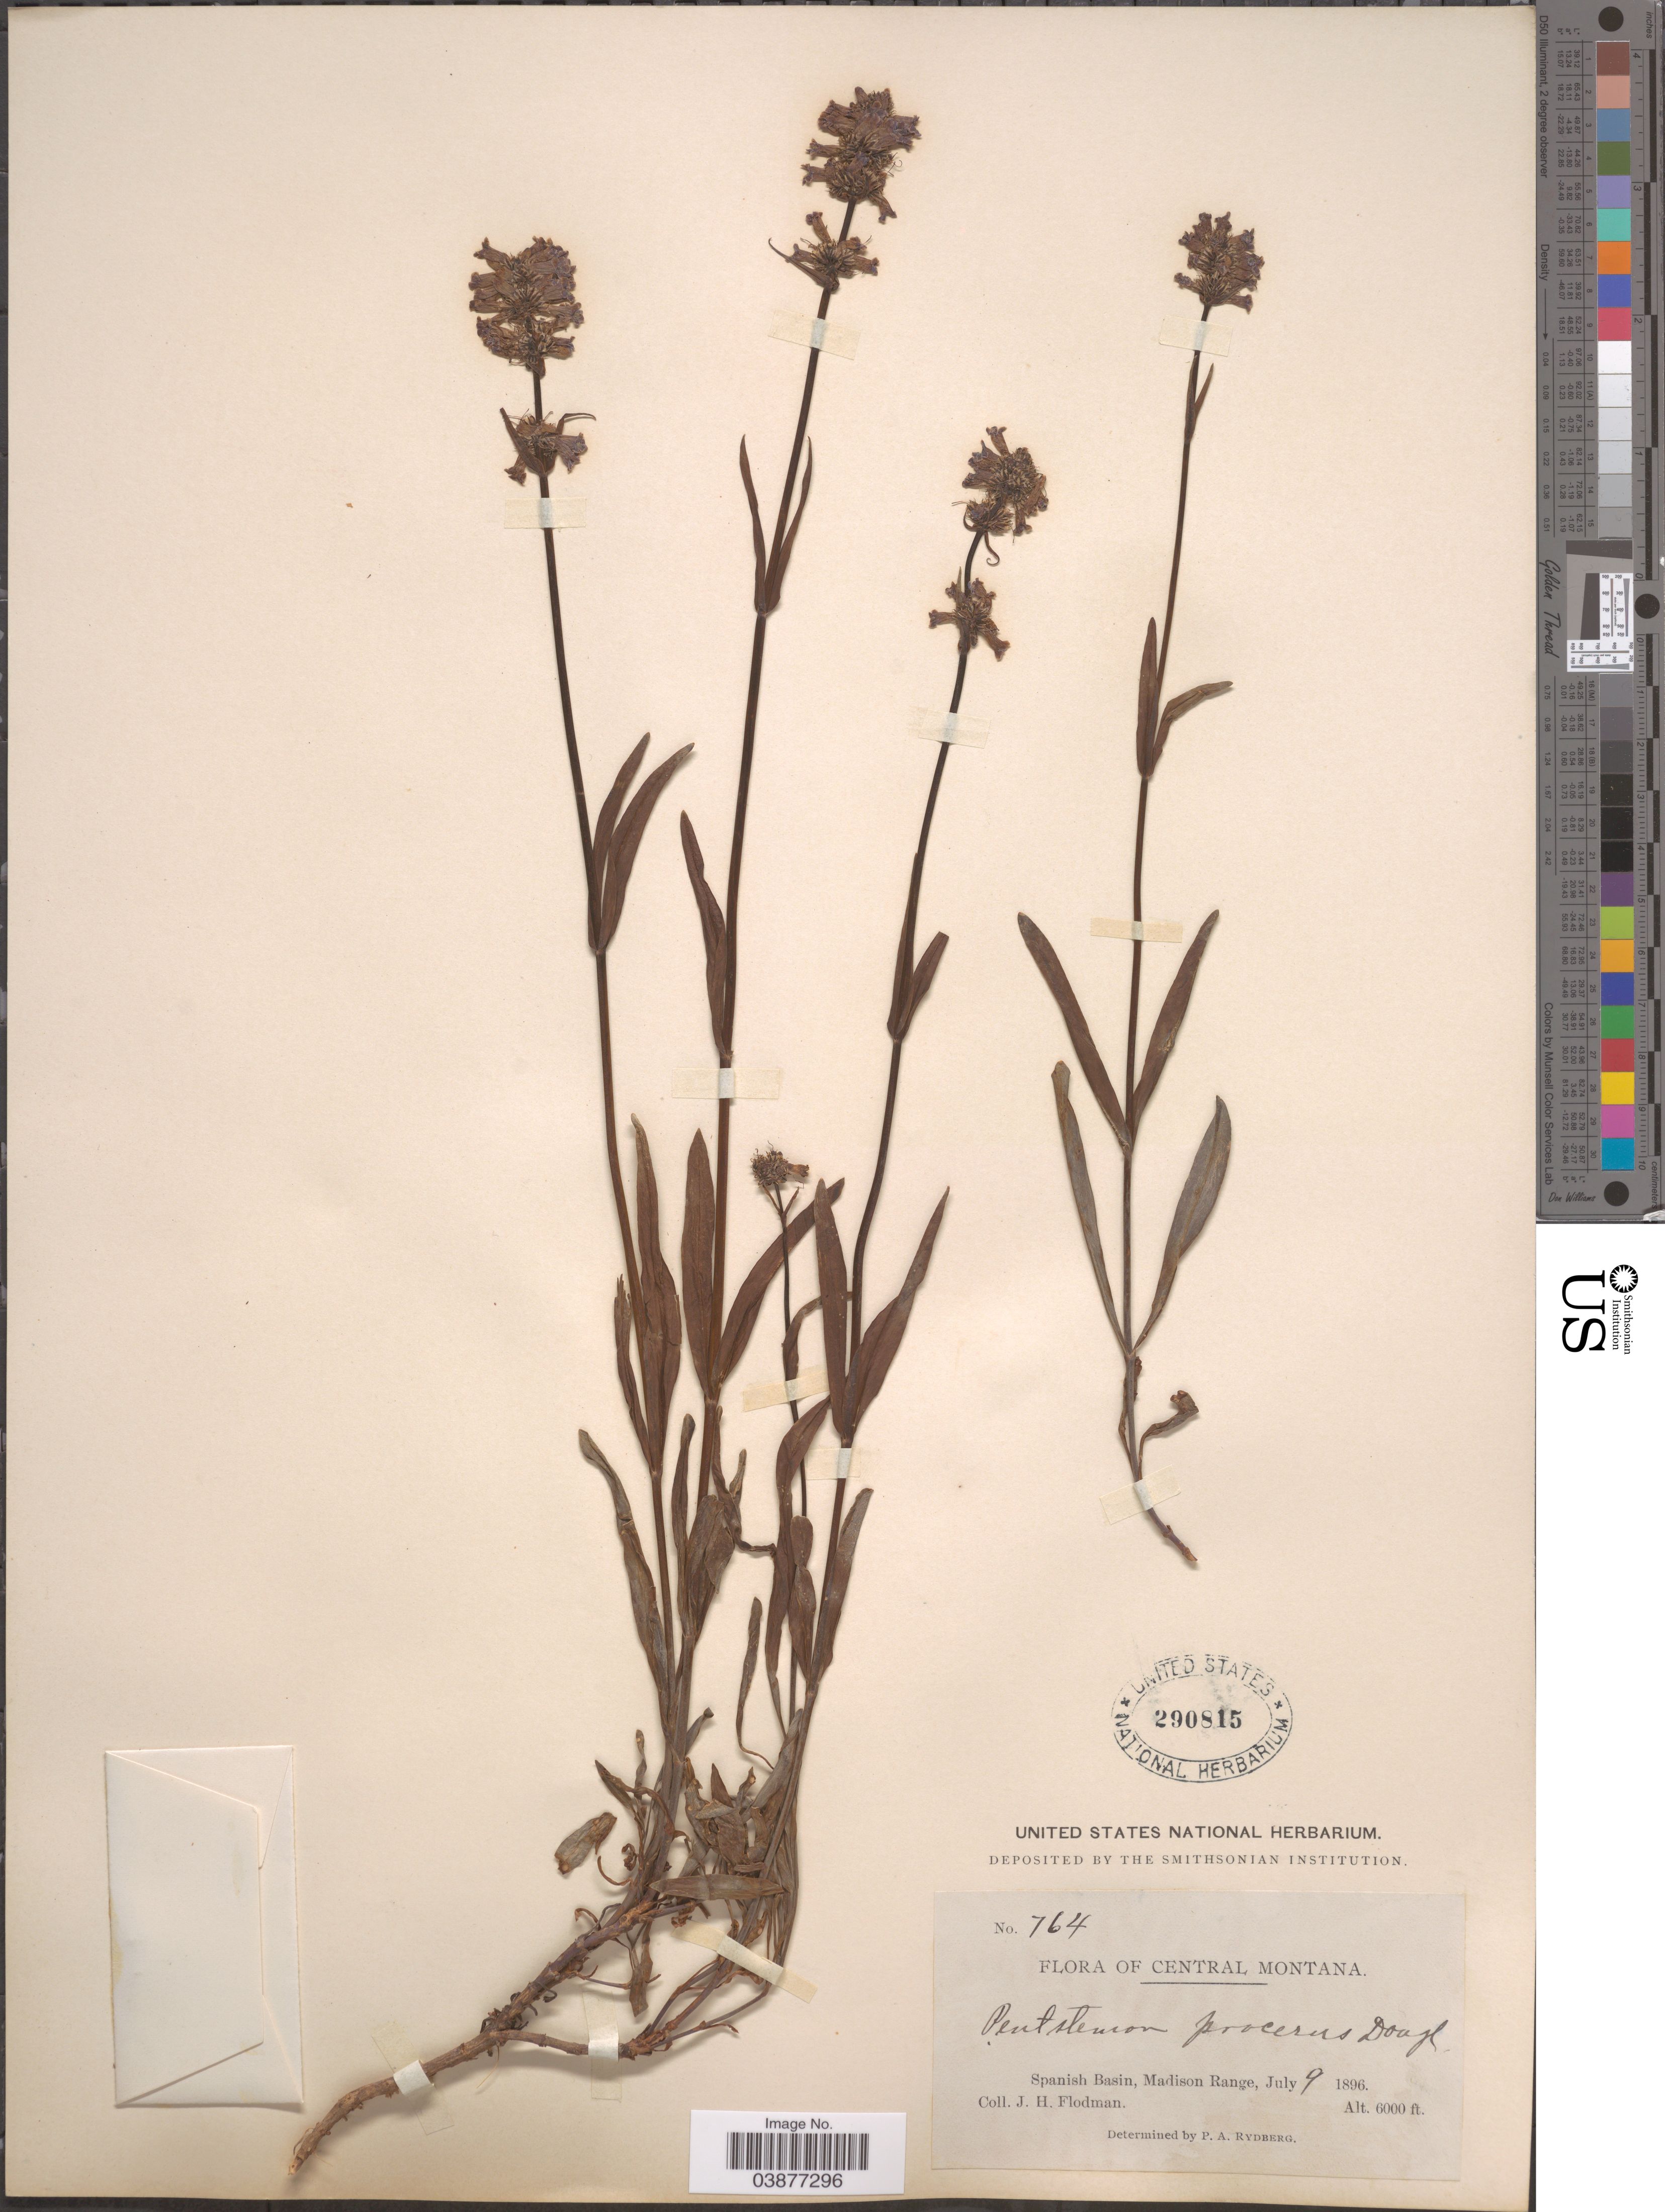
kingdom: Plantae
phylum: Tracheophyta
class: Magnoliopsida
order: Lamiales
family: Plantaginaceae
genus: Penstemon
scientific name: Penstemon procerus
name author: Douglas ex Graham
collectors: J. Flodman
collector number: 764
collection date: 1896-07-09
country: United States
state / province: Montana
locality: Central Montana. Spanish Basin, Madison Range.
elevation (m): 1829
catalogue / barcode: US 290815